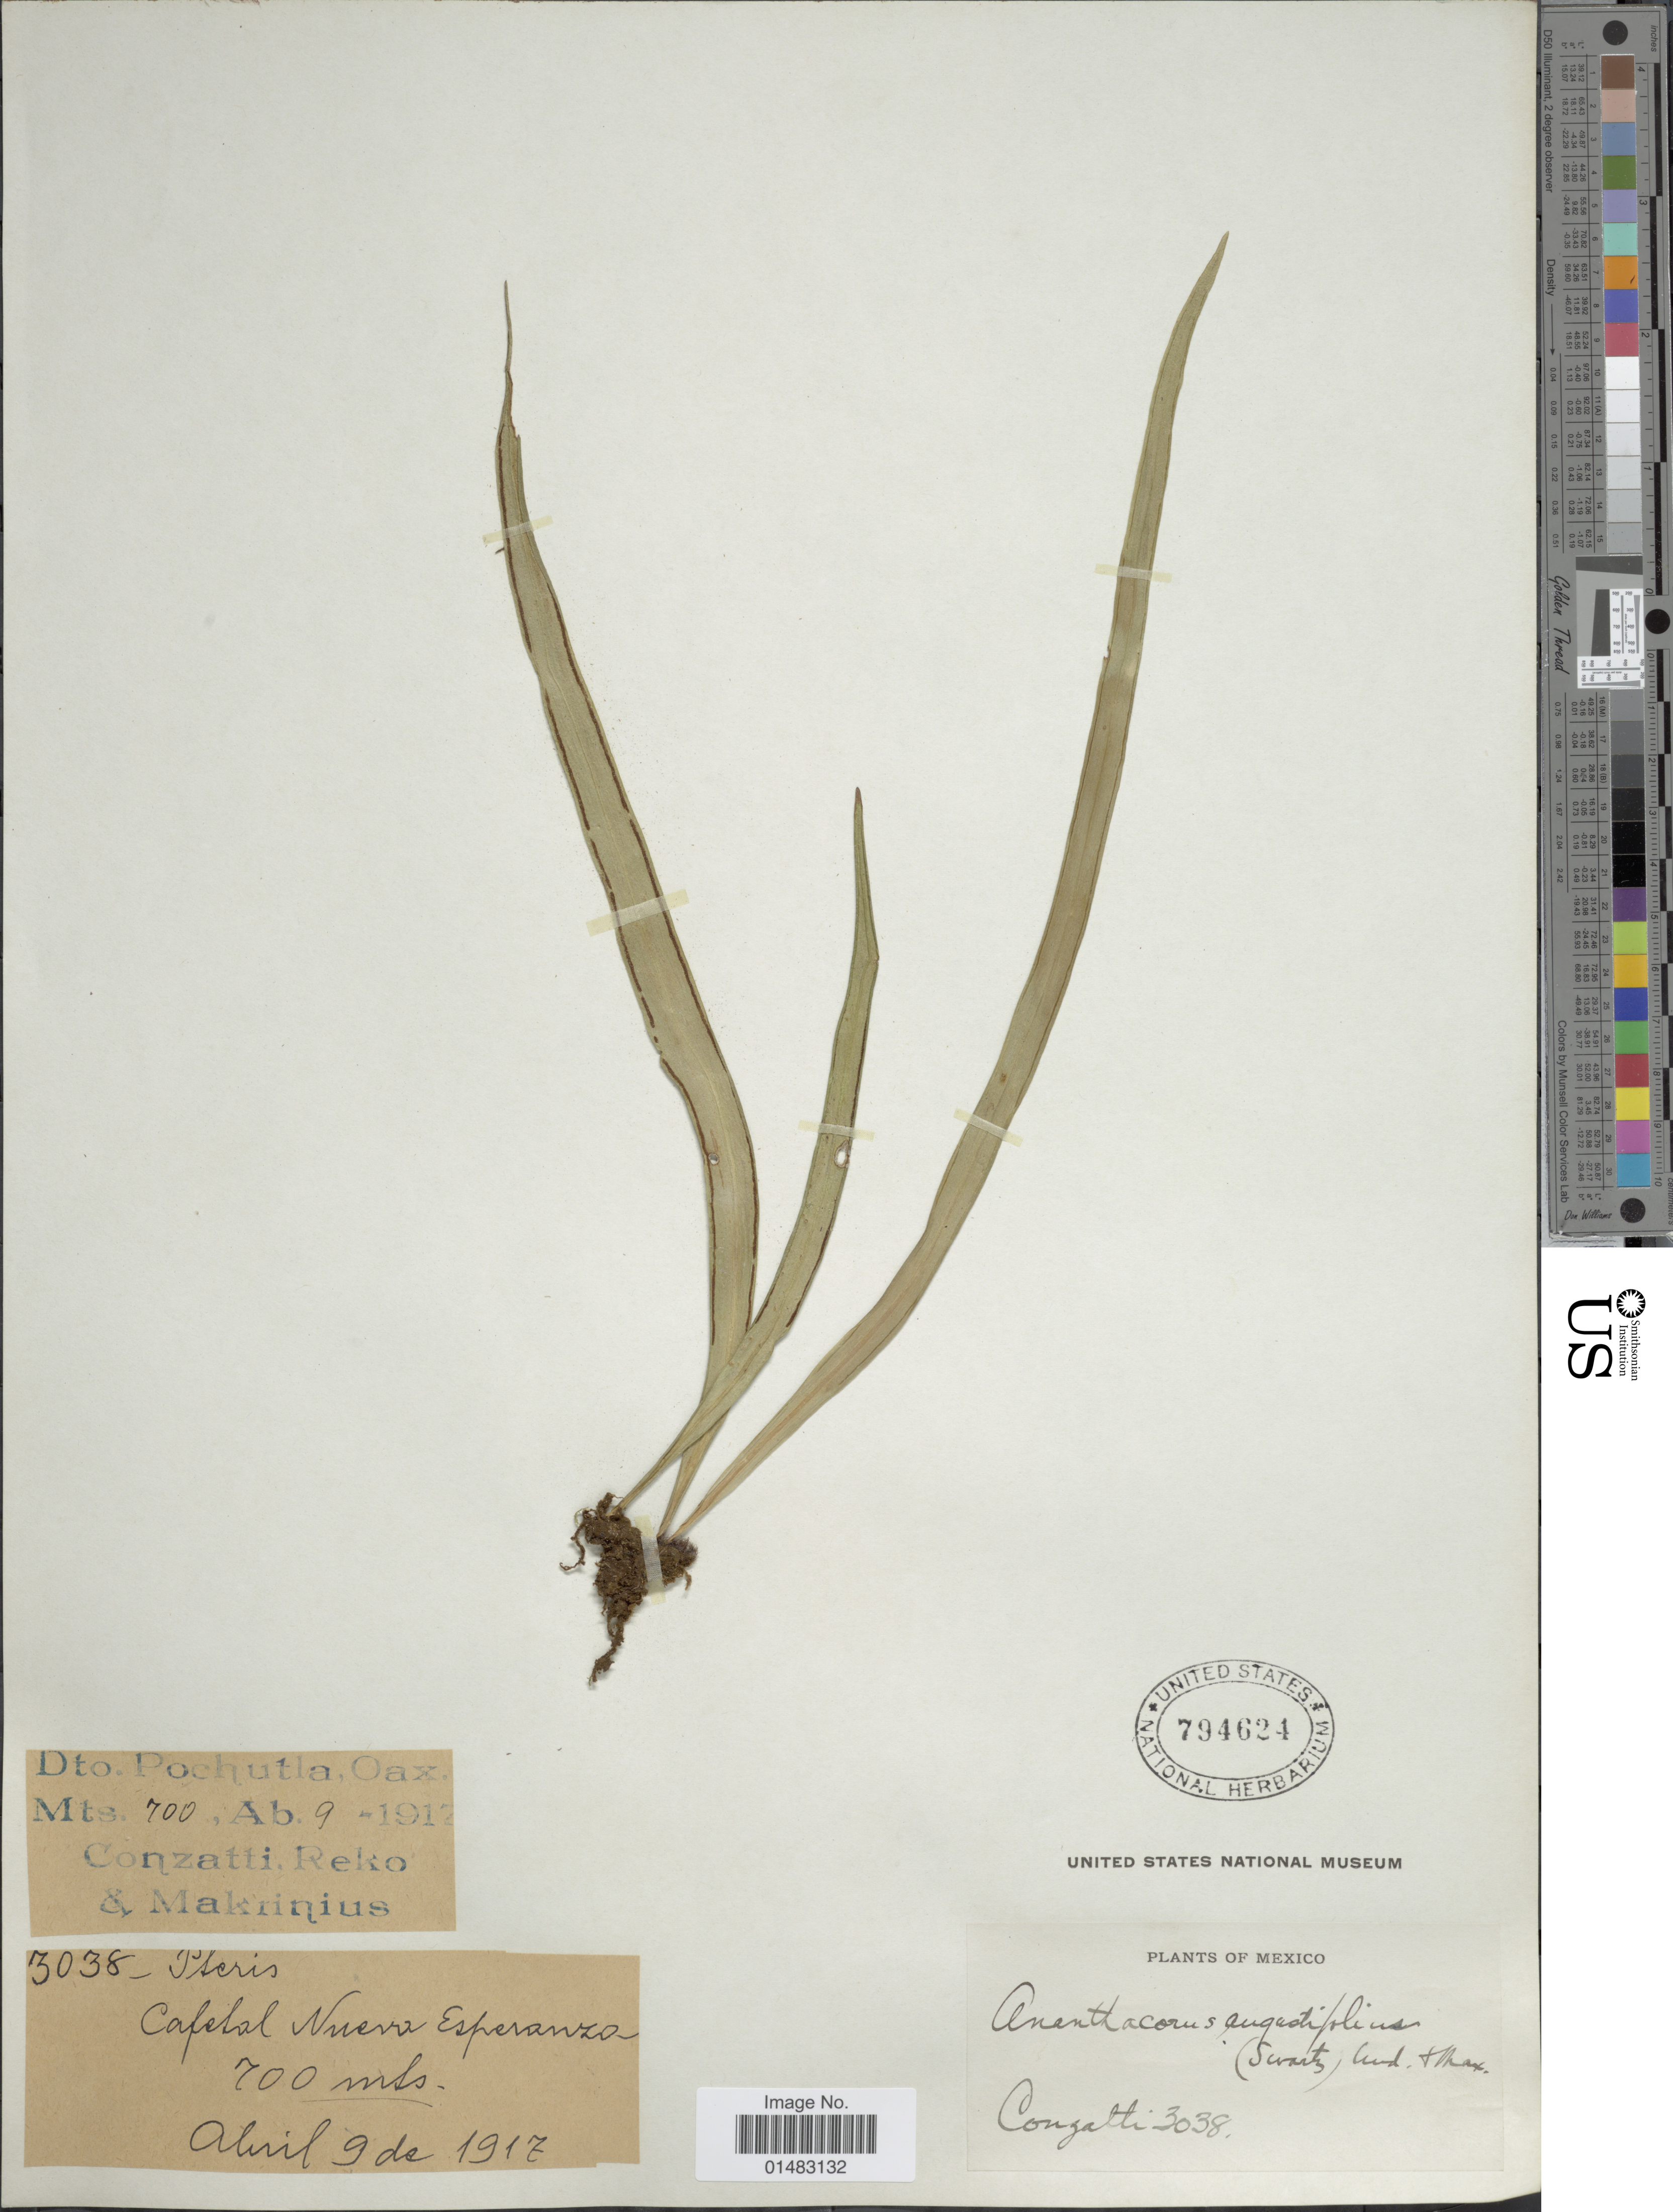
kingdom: Plantae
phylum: Tracheophyta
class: Polypodiopsida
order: Polypodiales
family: Pteridaceae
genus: Ananthacorus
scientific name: Ananthacorus angustifolius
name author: (Sw.) Underw. & Maxon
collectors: R. Conzatti & -. Makrinius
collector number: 3038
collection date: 1917-04-09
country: Mexico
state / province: Oaxaca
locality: Dto. Pochutla,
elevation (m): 700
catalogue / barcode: US 794624